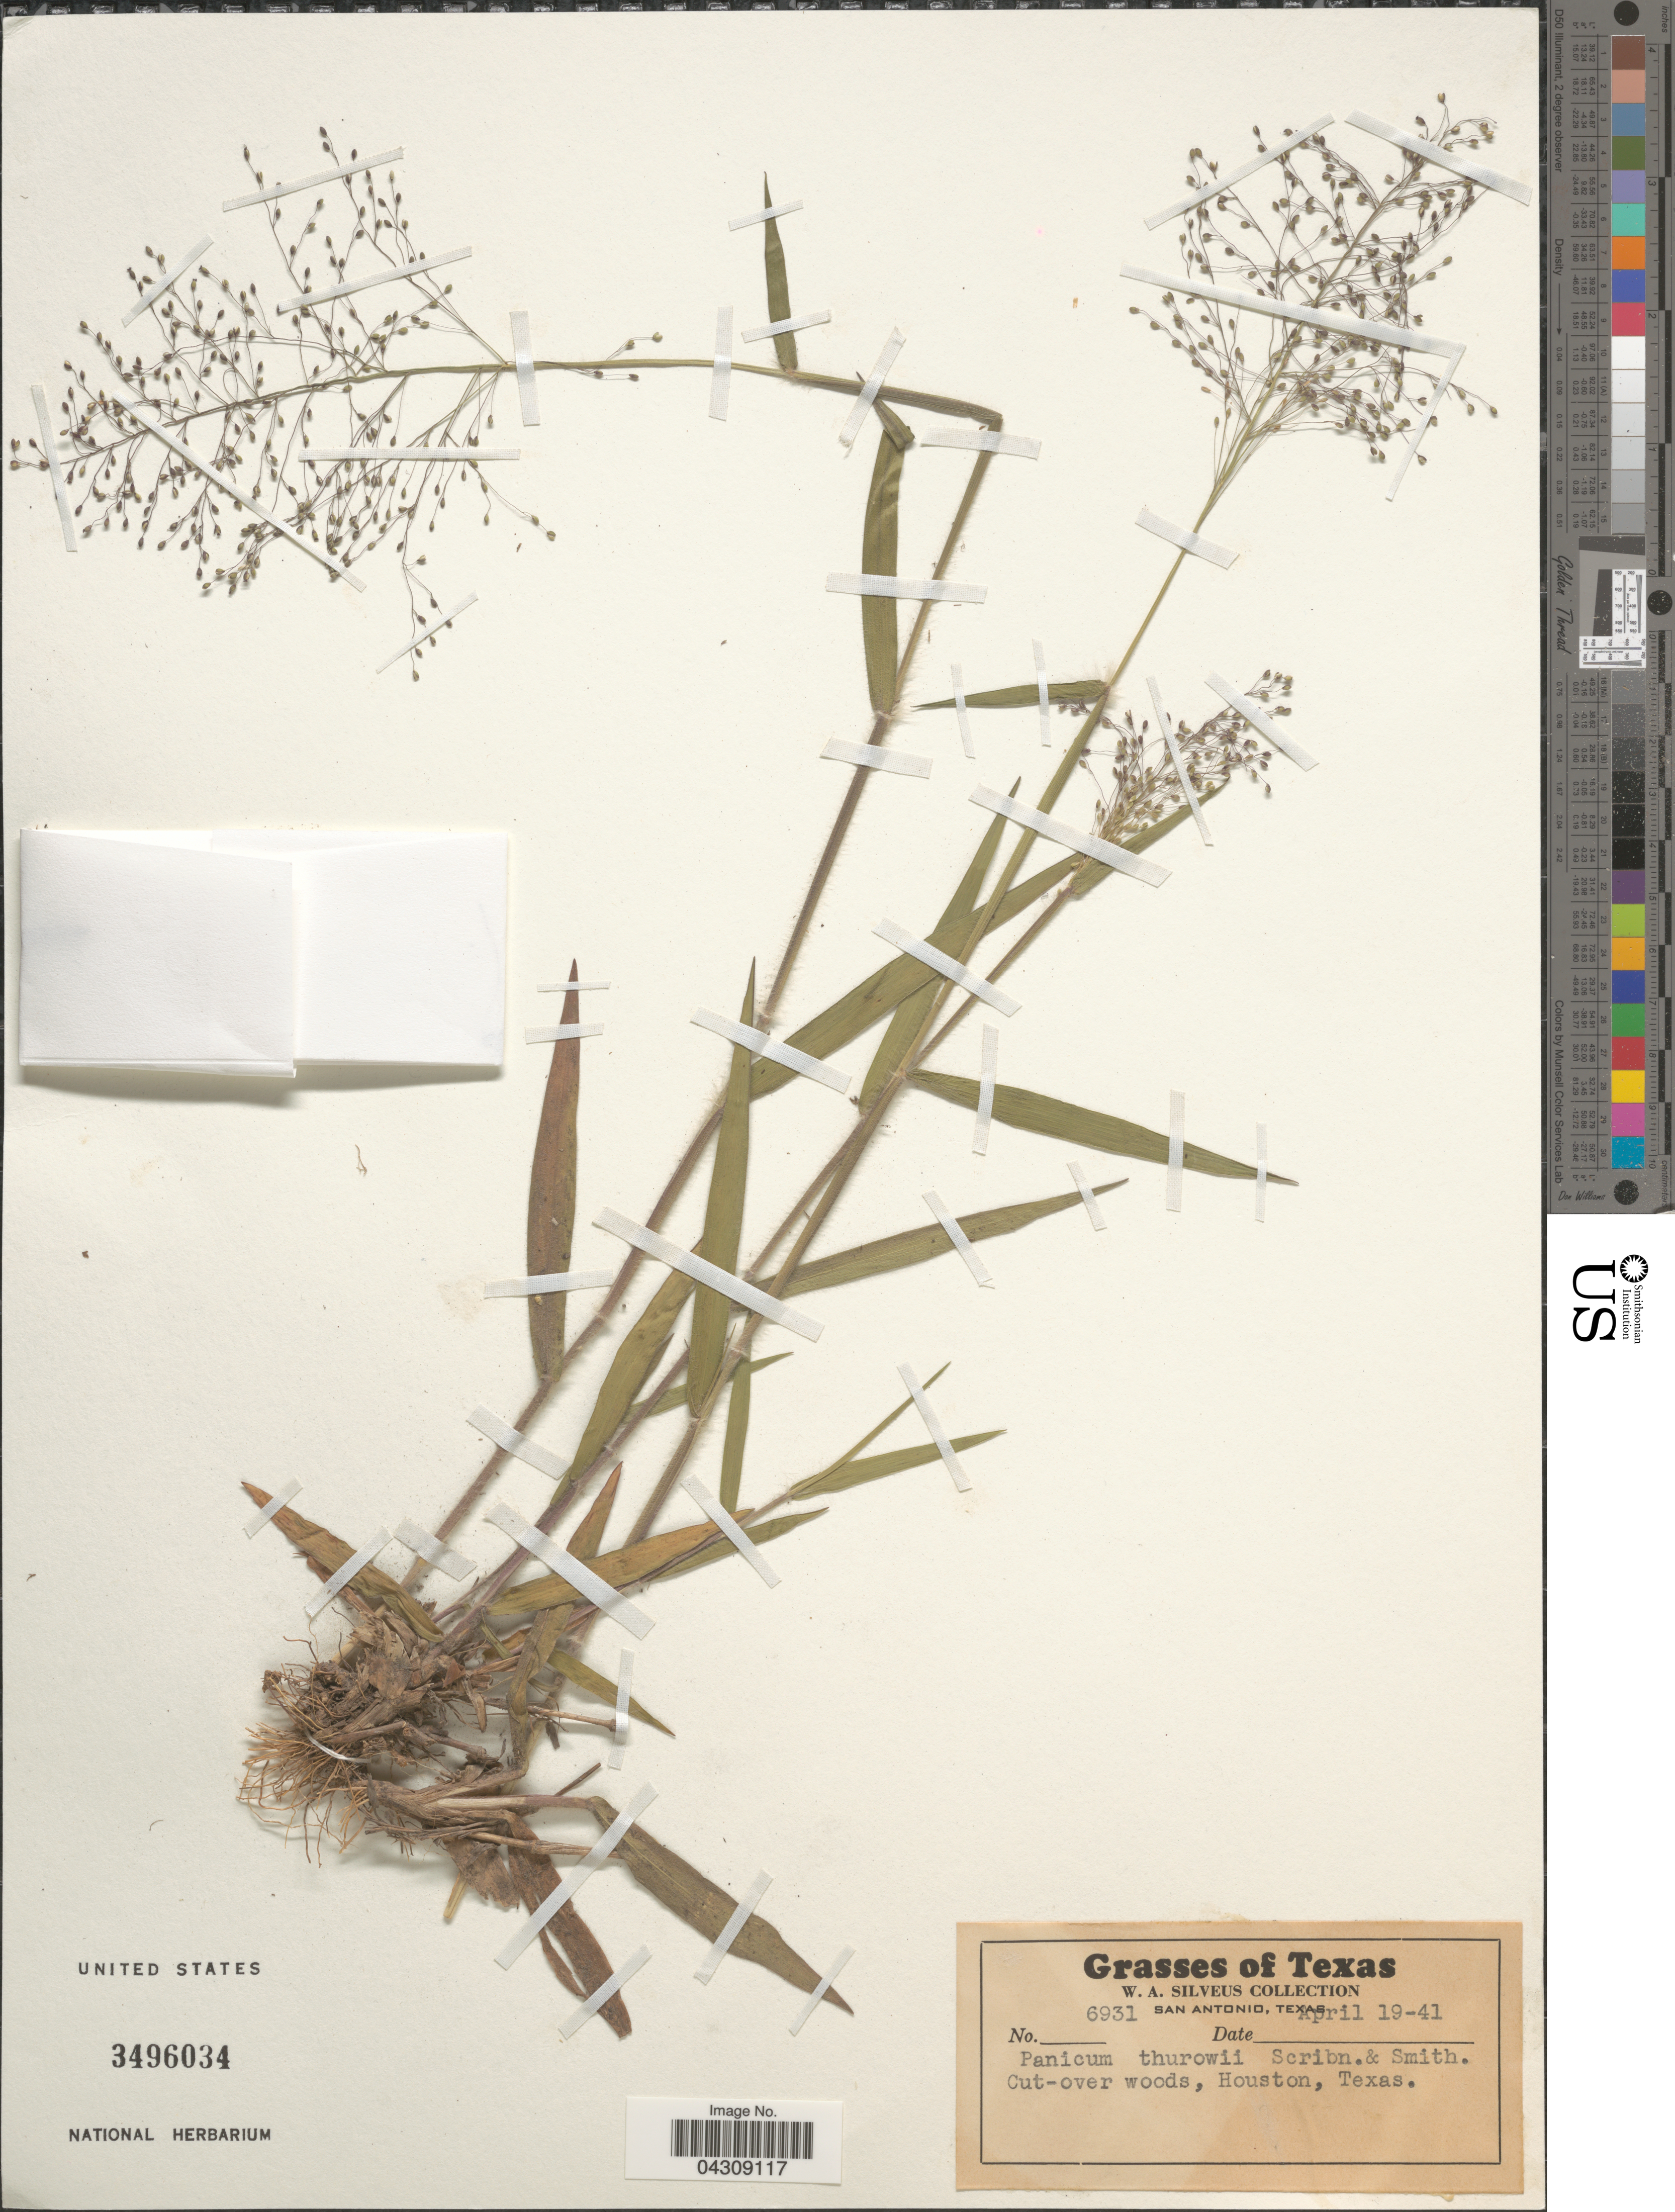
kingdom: Plantae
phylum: Tracheophyta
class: Liliopsida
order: Poales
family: Poaceae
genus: Dichanthelium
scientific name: Dichanthelium acuminatum var. acuminatum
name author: (Sw.) Gould & C.A. Clark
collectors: W. Silveus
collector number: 6931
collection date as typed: Transcribed d/m/y: 19/4/41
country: United States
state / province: Texas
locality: Houston.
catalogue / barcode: US 3496034